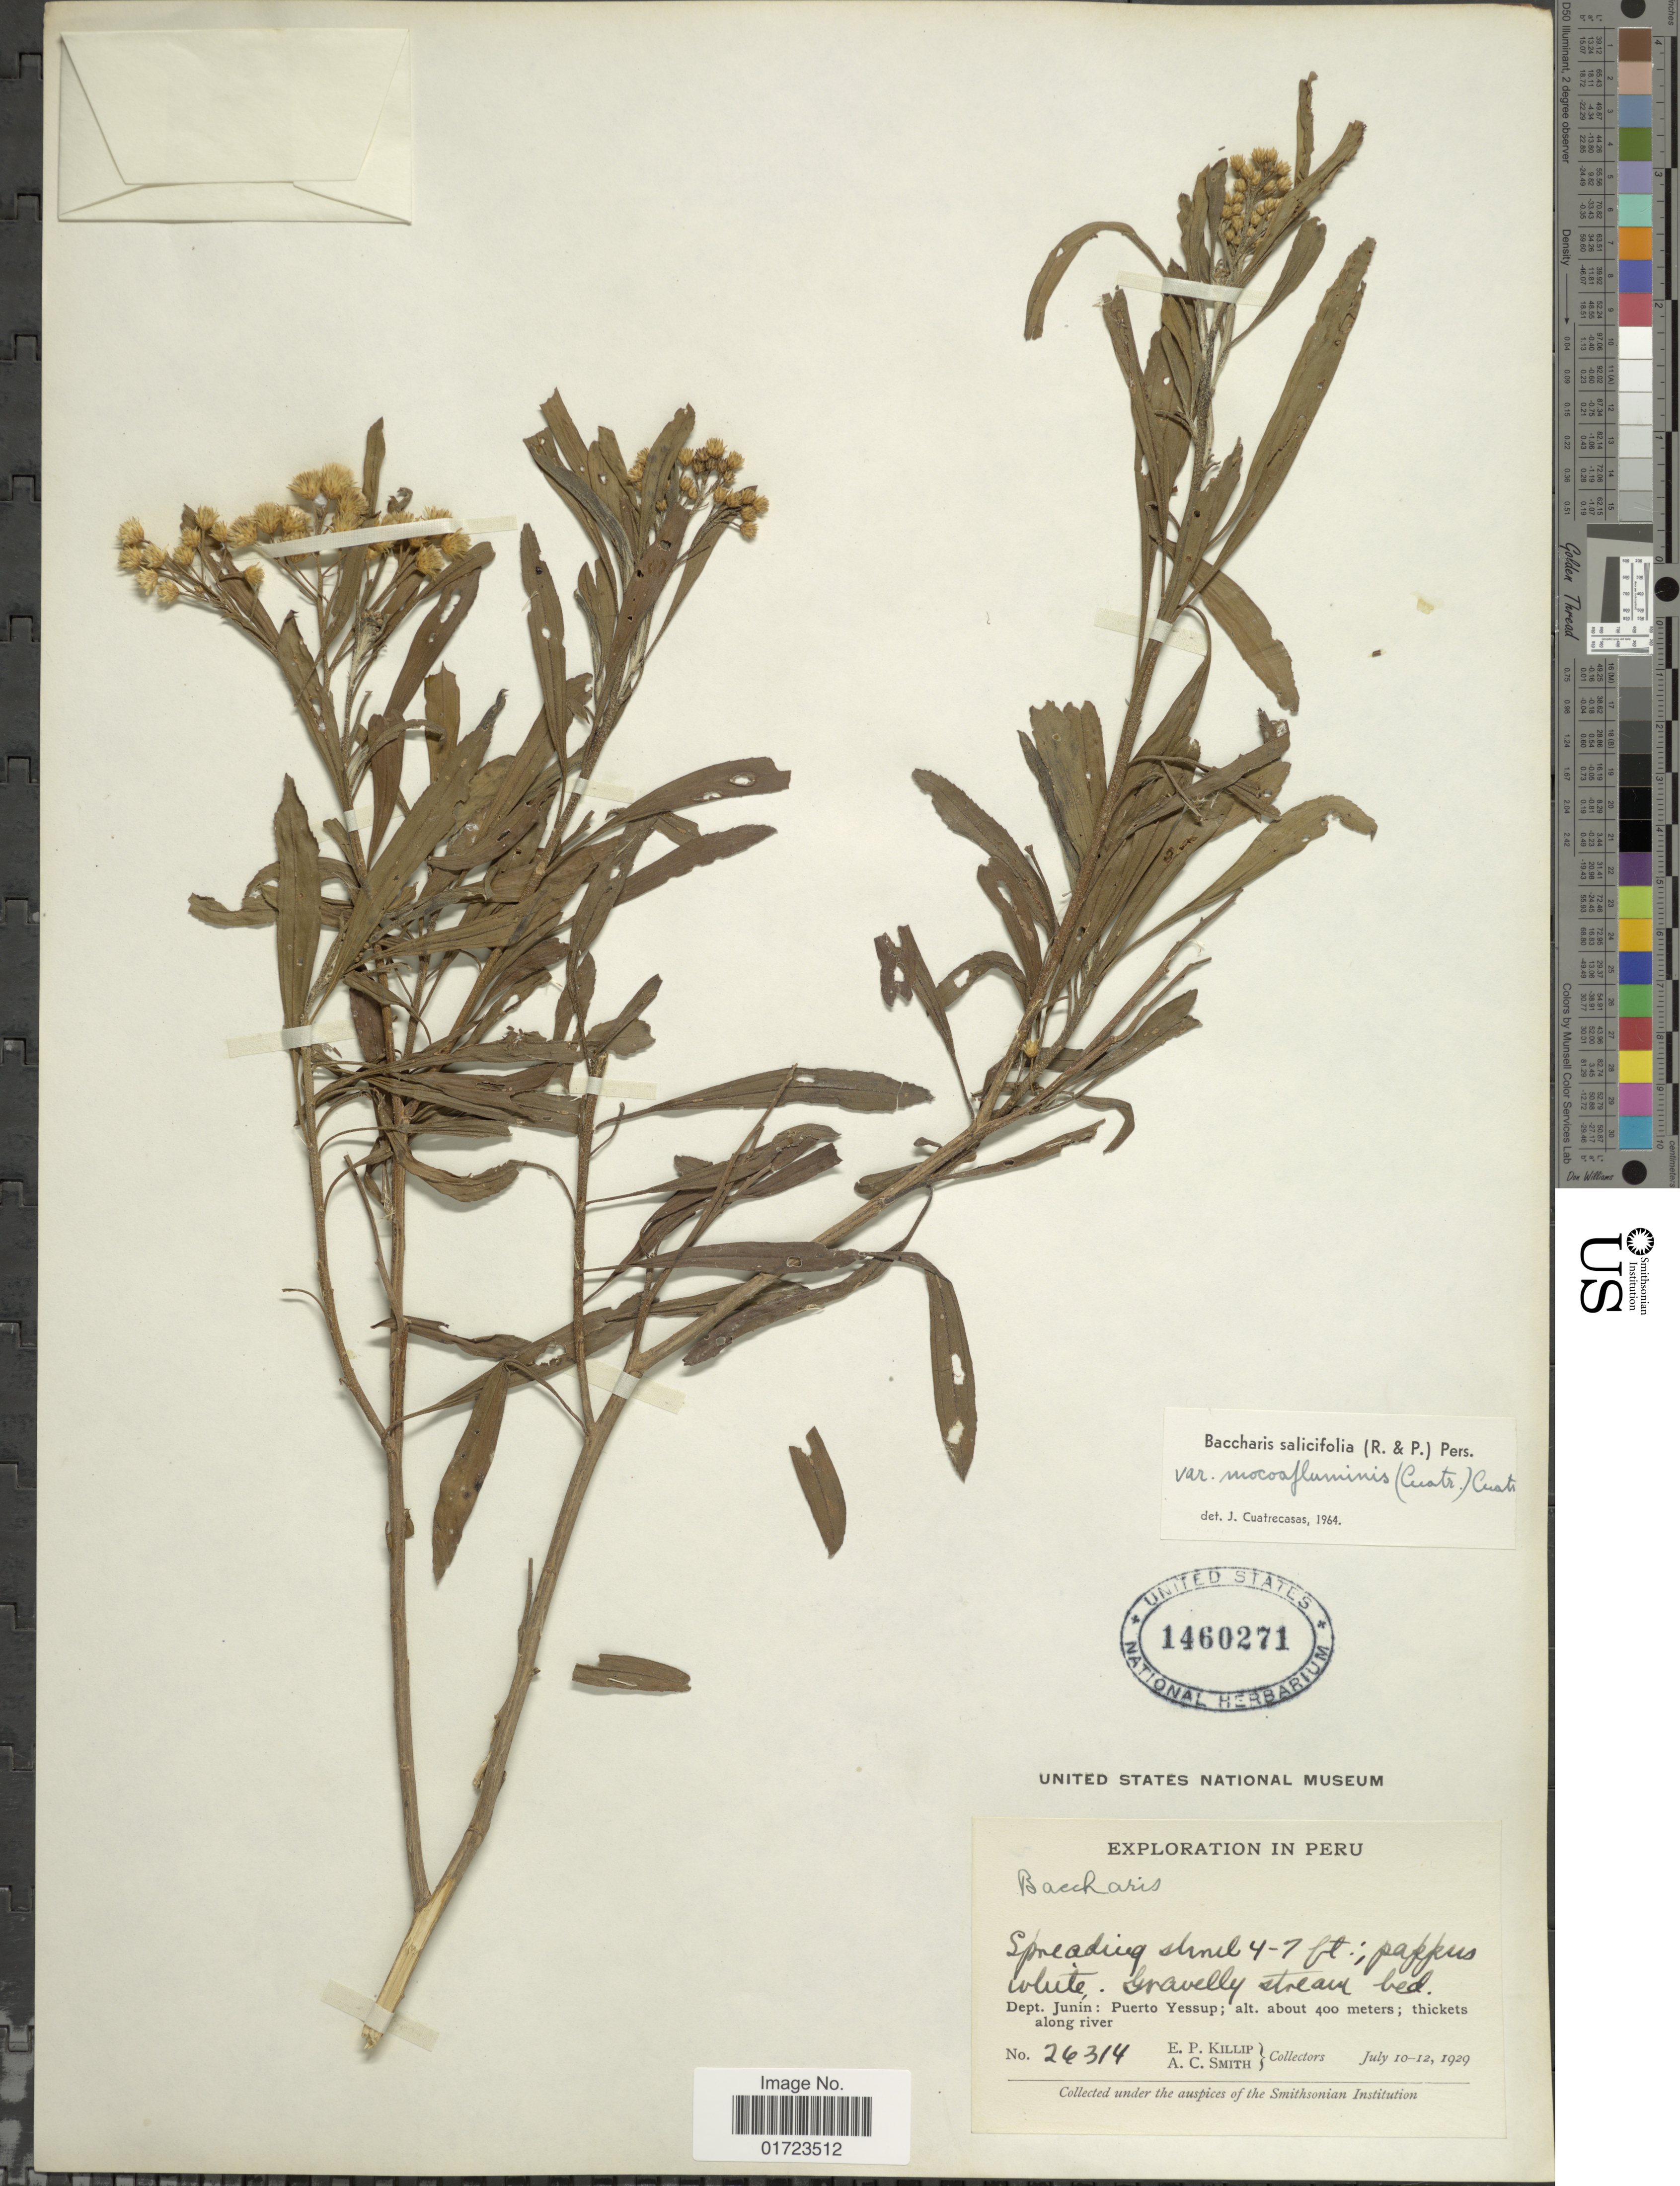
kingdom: Plantae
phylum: Tracheophyta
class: Magnoliopsida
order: Asterales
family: Asteraceae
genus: Baccharis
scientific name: Baccharis salicifolia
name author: (Ruiz & Pav.) Pers.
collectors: E. P. Killip & A. C. Smith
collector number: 26314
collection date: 1929-07-10/1929-07-12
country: Peru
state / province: Junín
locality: Dept. Junin: Puerto Yessup.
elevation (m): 400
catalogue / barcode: US 1460271